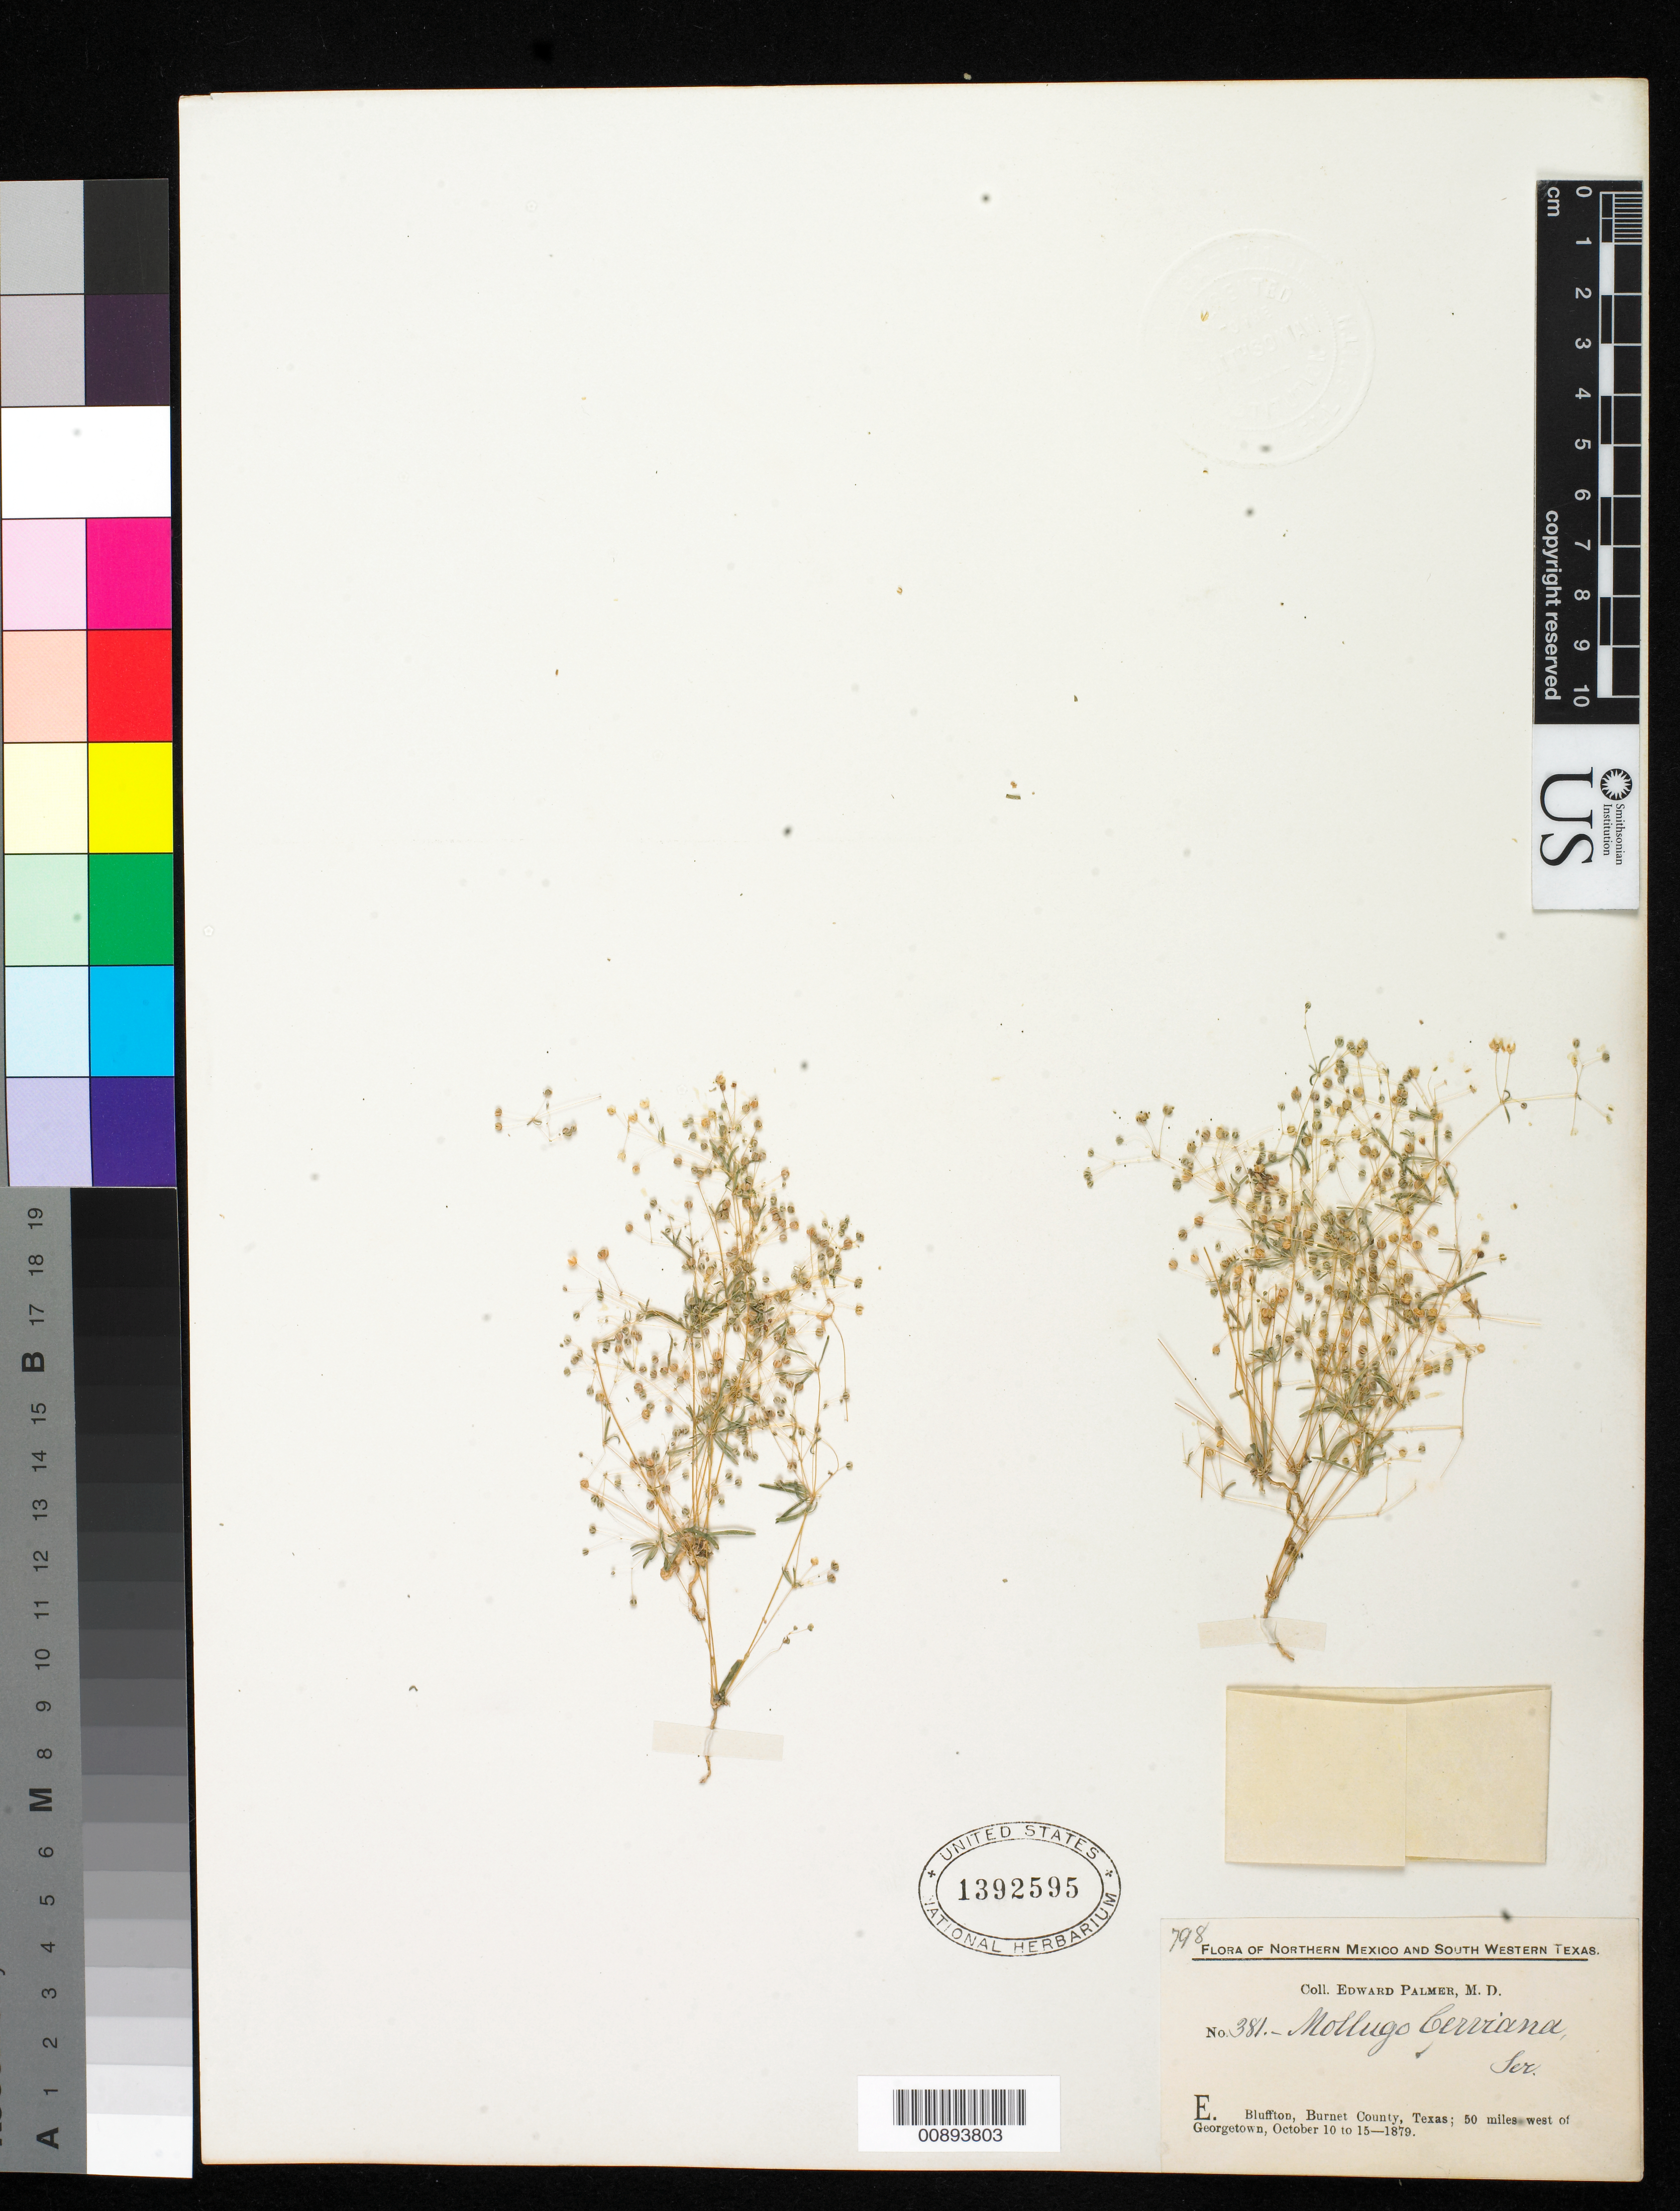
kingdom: Plantae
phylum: Tracheophyta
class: Magnoliopsida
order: Caryophyllales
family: Molluginaceae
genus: Hypertelis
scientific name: Hypertelis umbellata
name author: (Forssk.) Thulin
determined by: Strong, Mark T., (BOT), Smithsonian Institution - National Museum of Natural History (UNITED STATES)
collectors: E. Palmer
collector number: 381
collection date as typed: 10 Oct 1879 to 15 Oct 1879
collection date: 1879-10-10/1879-10-15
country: United States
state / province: Texas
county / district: Burnet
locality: E. Bluffton, Burnet County, Texas; 50 miles west of Georgetown.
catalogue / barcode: US 1392595